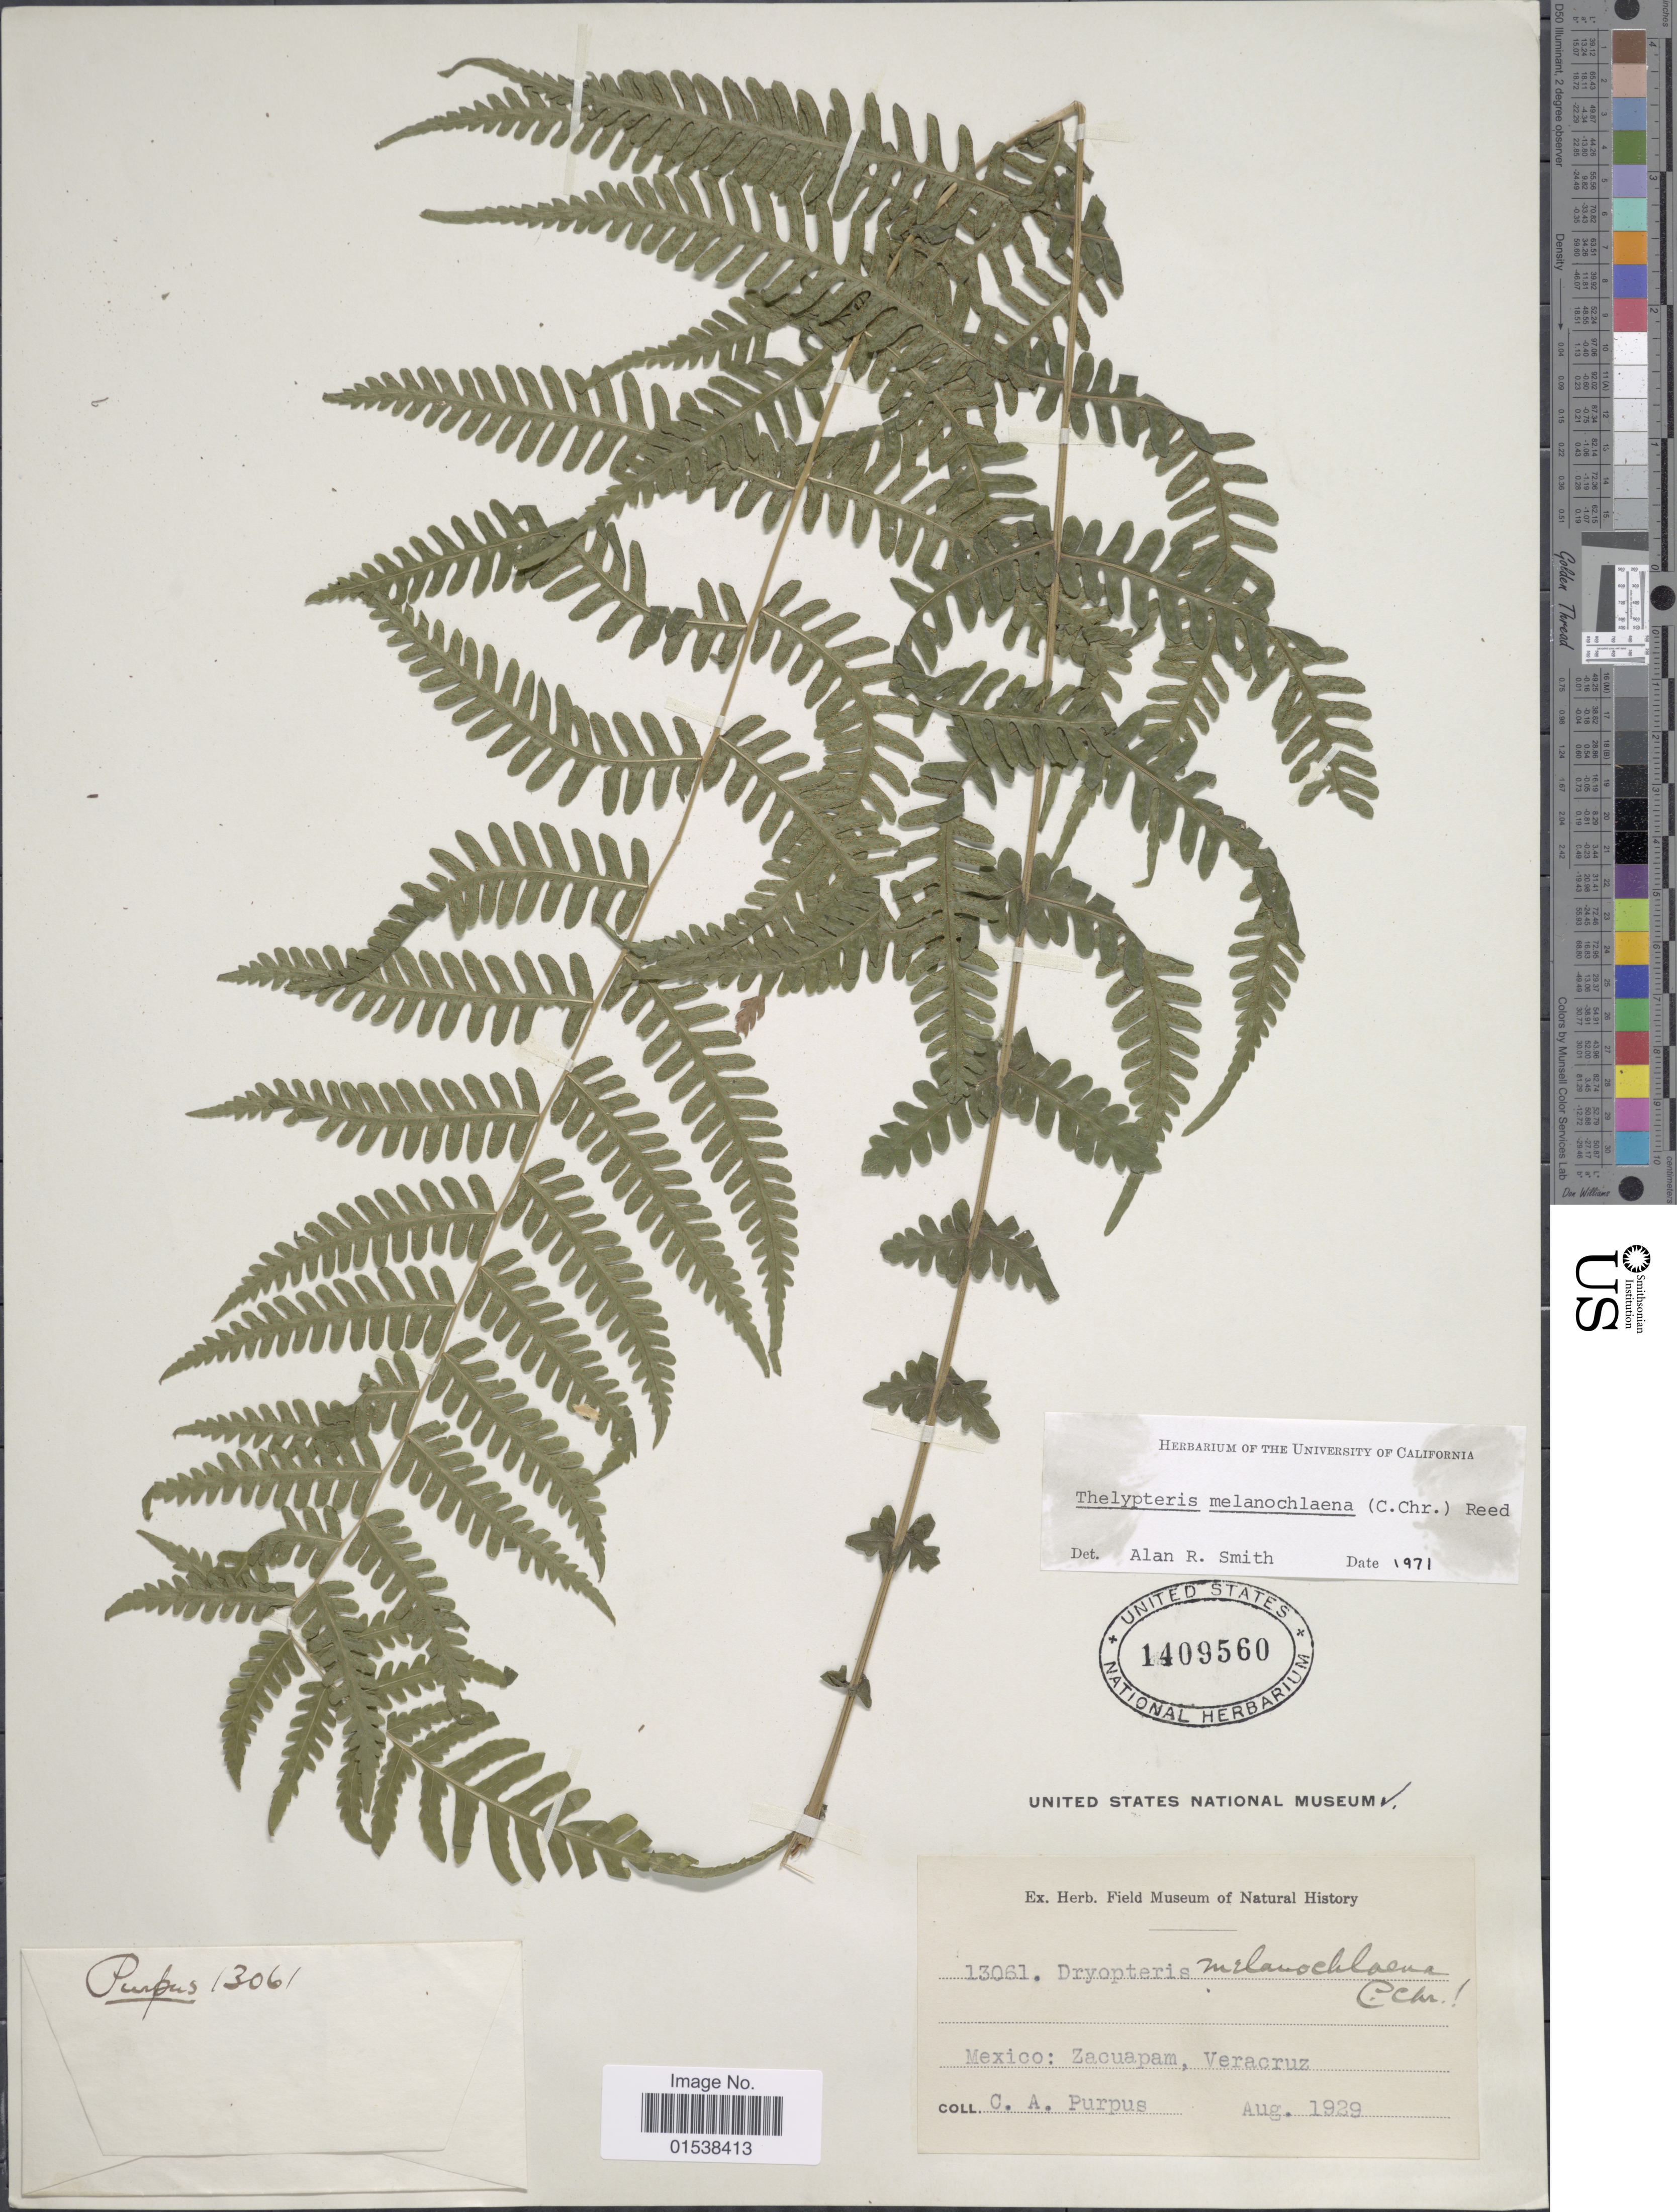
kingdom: Plantae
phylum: Tracheophyta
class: Polypodiopsida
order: Polypodiales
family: Thelypteridaceae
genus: Amauropelta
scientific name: Amauropelta melanochlaena (C. Chr.) comb. nov., ined 2015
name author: (C. Chr.)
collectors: C. A. Purpus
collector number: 13061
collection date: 1929-08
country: Mexico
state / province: Veracruz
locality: Mexico: Zacuapam, Veracruz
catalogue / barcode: US 1409560